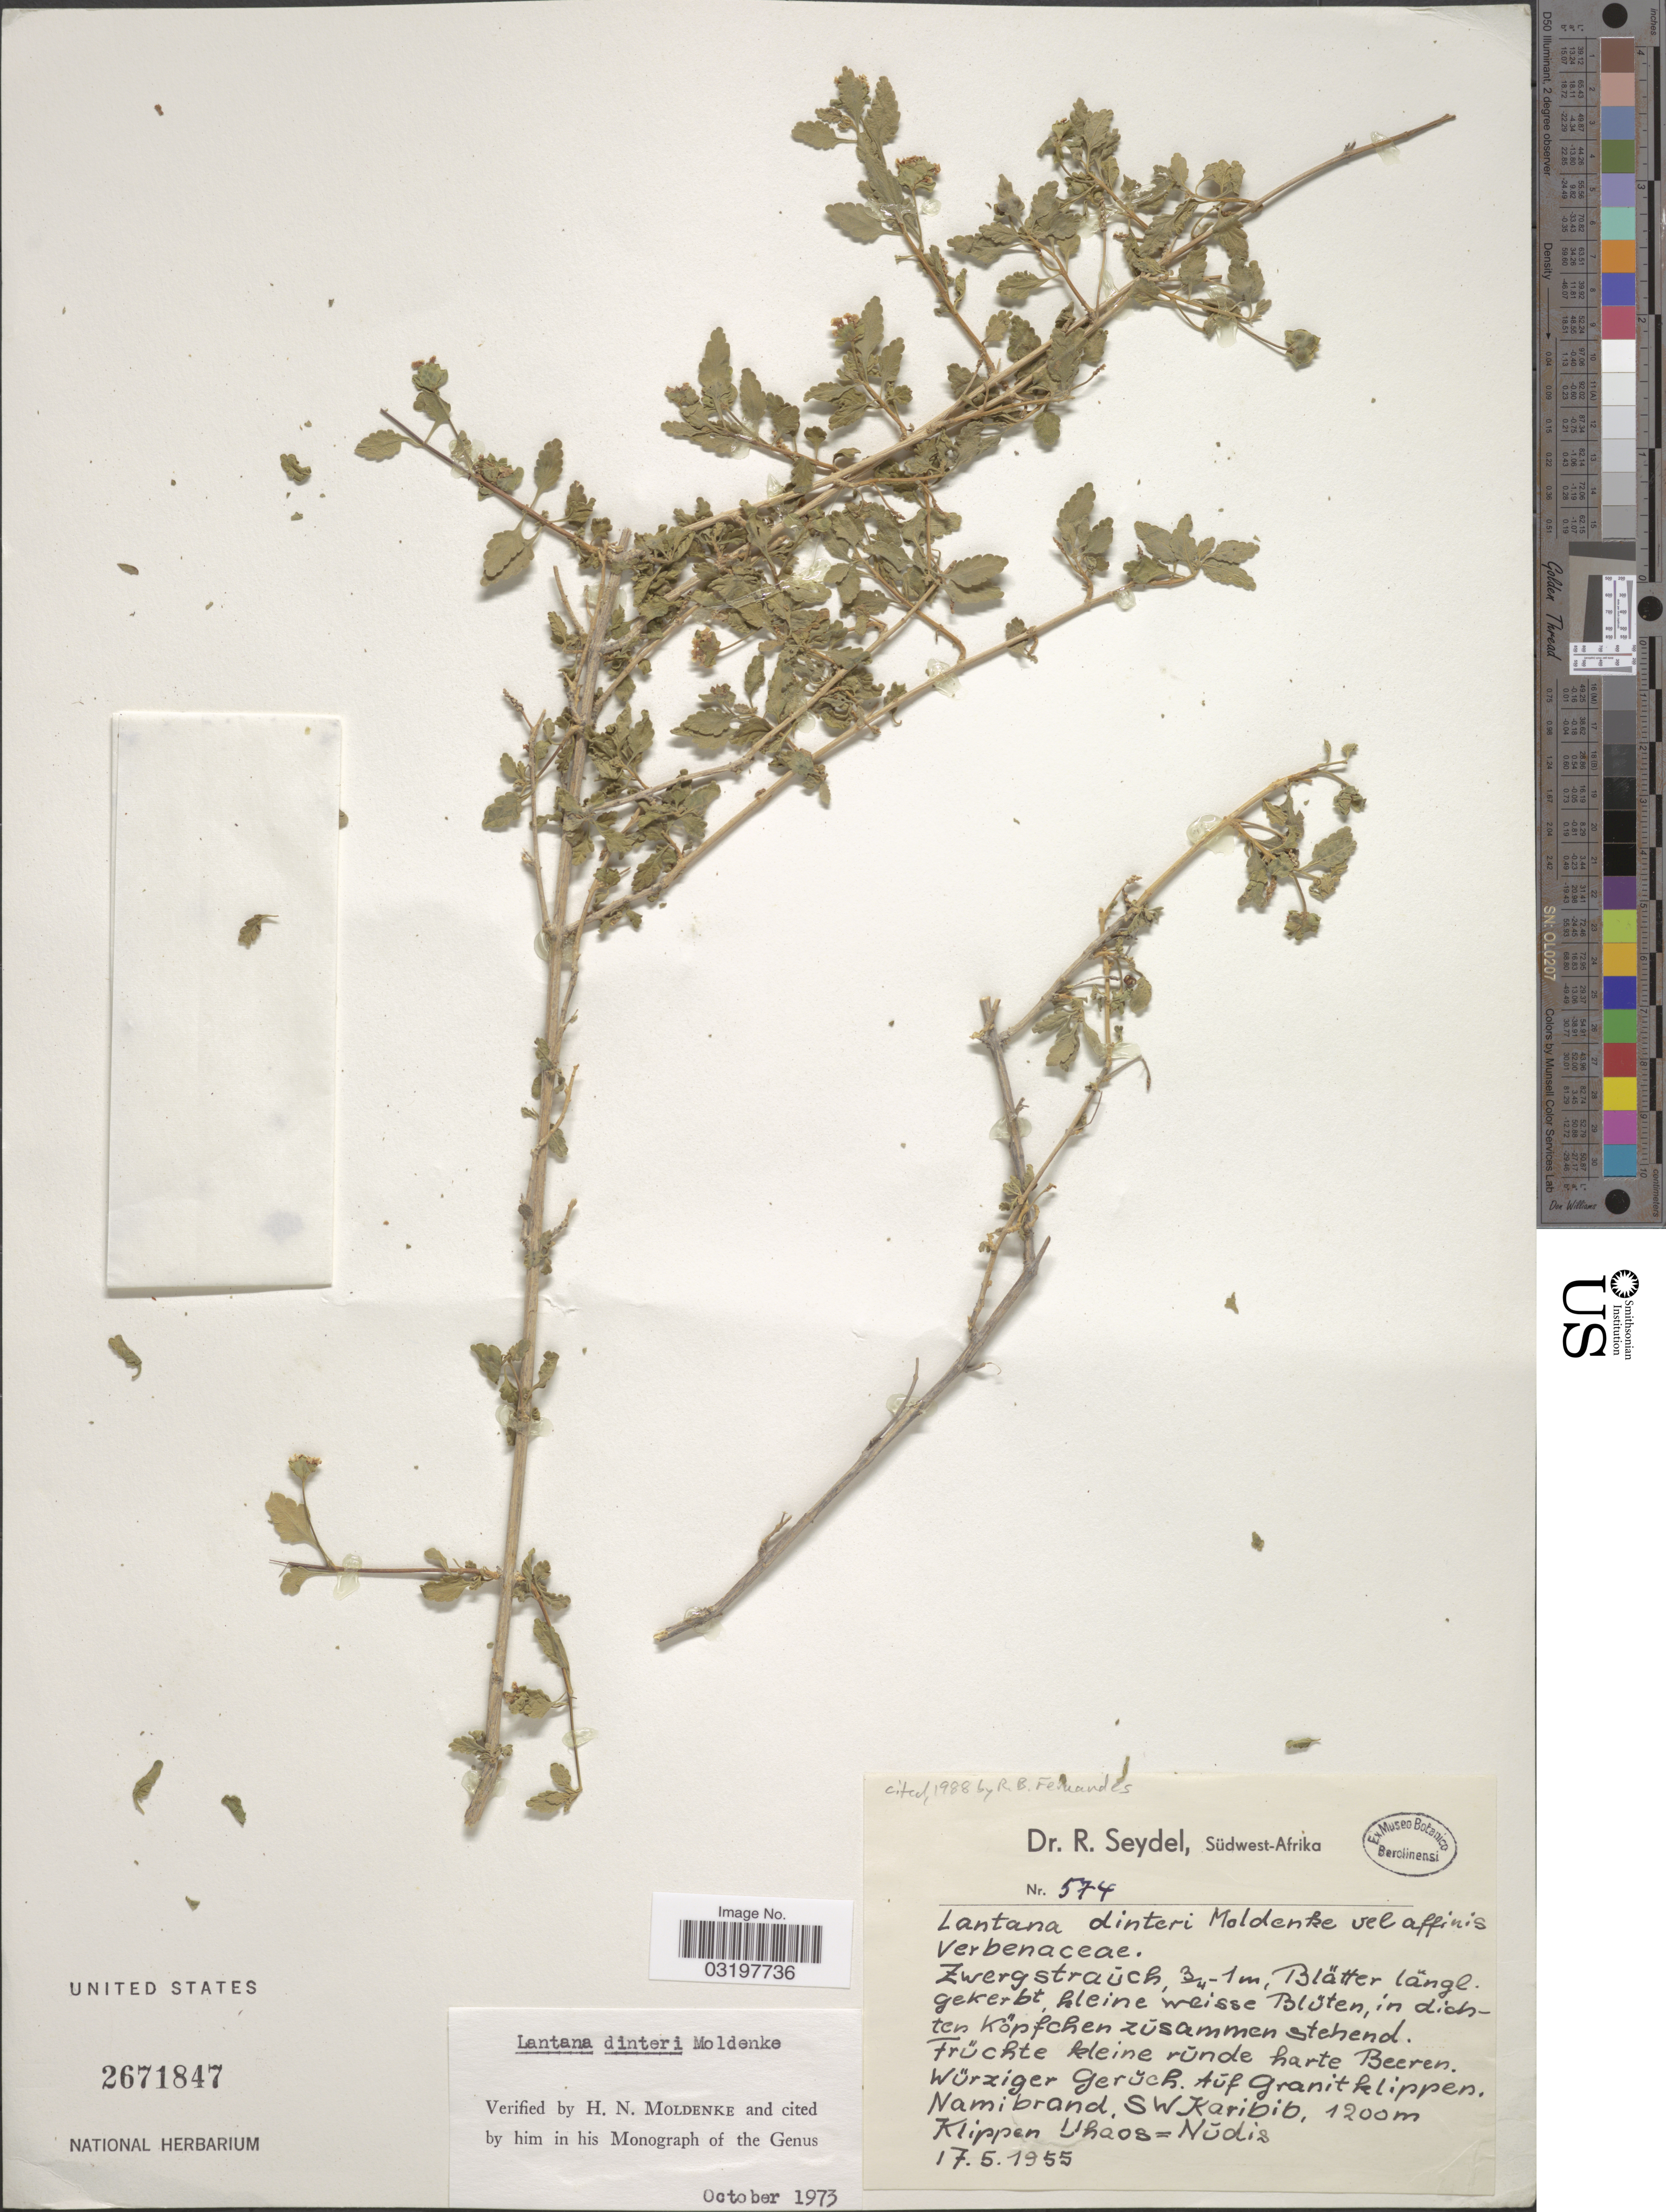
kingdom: Plantae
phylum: Tracheophyta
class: Magnoliopsida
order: Lamiales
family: Verbenaceae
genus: Lantana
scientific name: Lantana dinteri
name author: Moldenke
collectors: R. Seydel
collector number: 574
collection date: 1955-05-17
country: Namibia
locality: Südwest-Afrika, Namibrand, SW Karibib, Klippen Uhaos [Cliff Uhaos], Nüdis.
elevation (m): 1200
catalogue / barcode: US 2671847